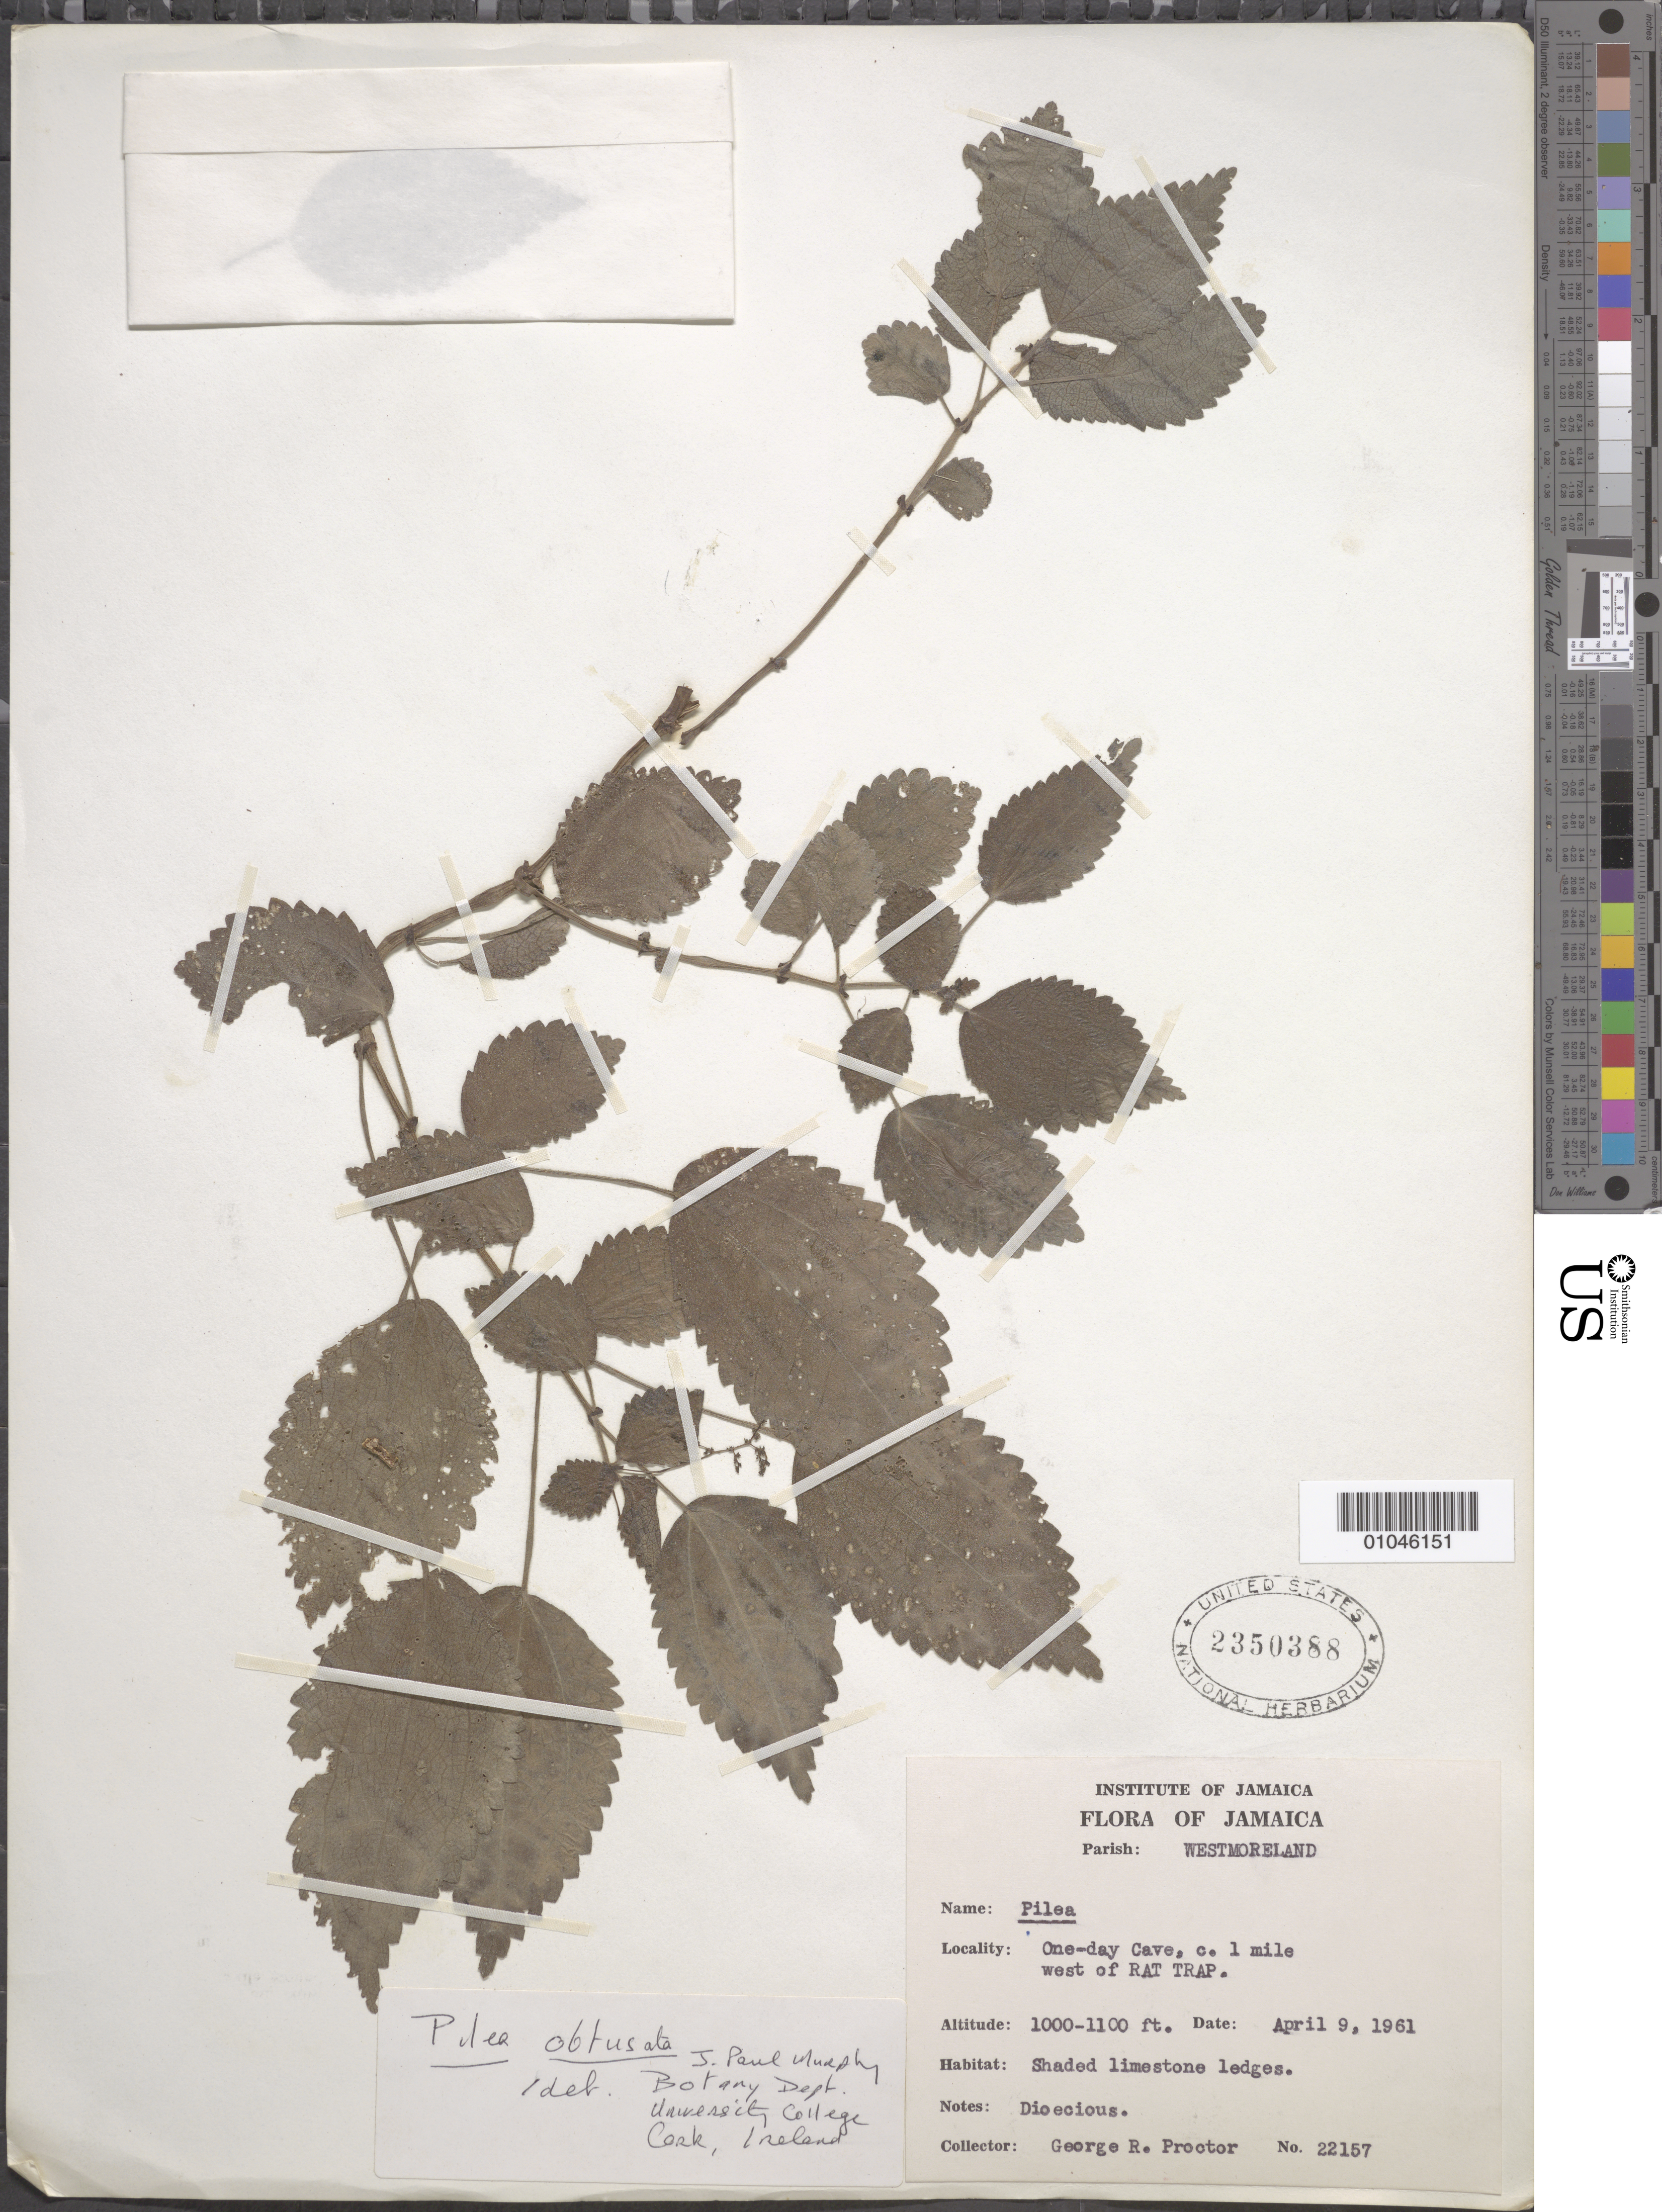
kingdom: Plantae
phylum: Tracheophyta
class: Magnoliopsida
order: Rosales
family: Urticaceae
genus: Pilea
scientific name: Pilea obtusata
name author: Liebm.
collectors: G. R. Proctor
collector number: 22157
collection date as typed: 09 Apr 1961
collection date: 1961-04-09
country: Jamaica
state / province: Westmoreland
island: Jamaica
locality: One-Day Cave. 1 mile W of Rat Trap. Shaded limestone ledges. Dioecious.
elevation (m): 305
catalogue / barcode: US 2350388